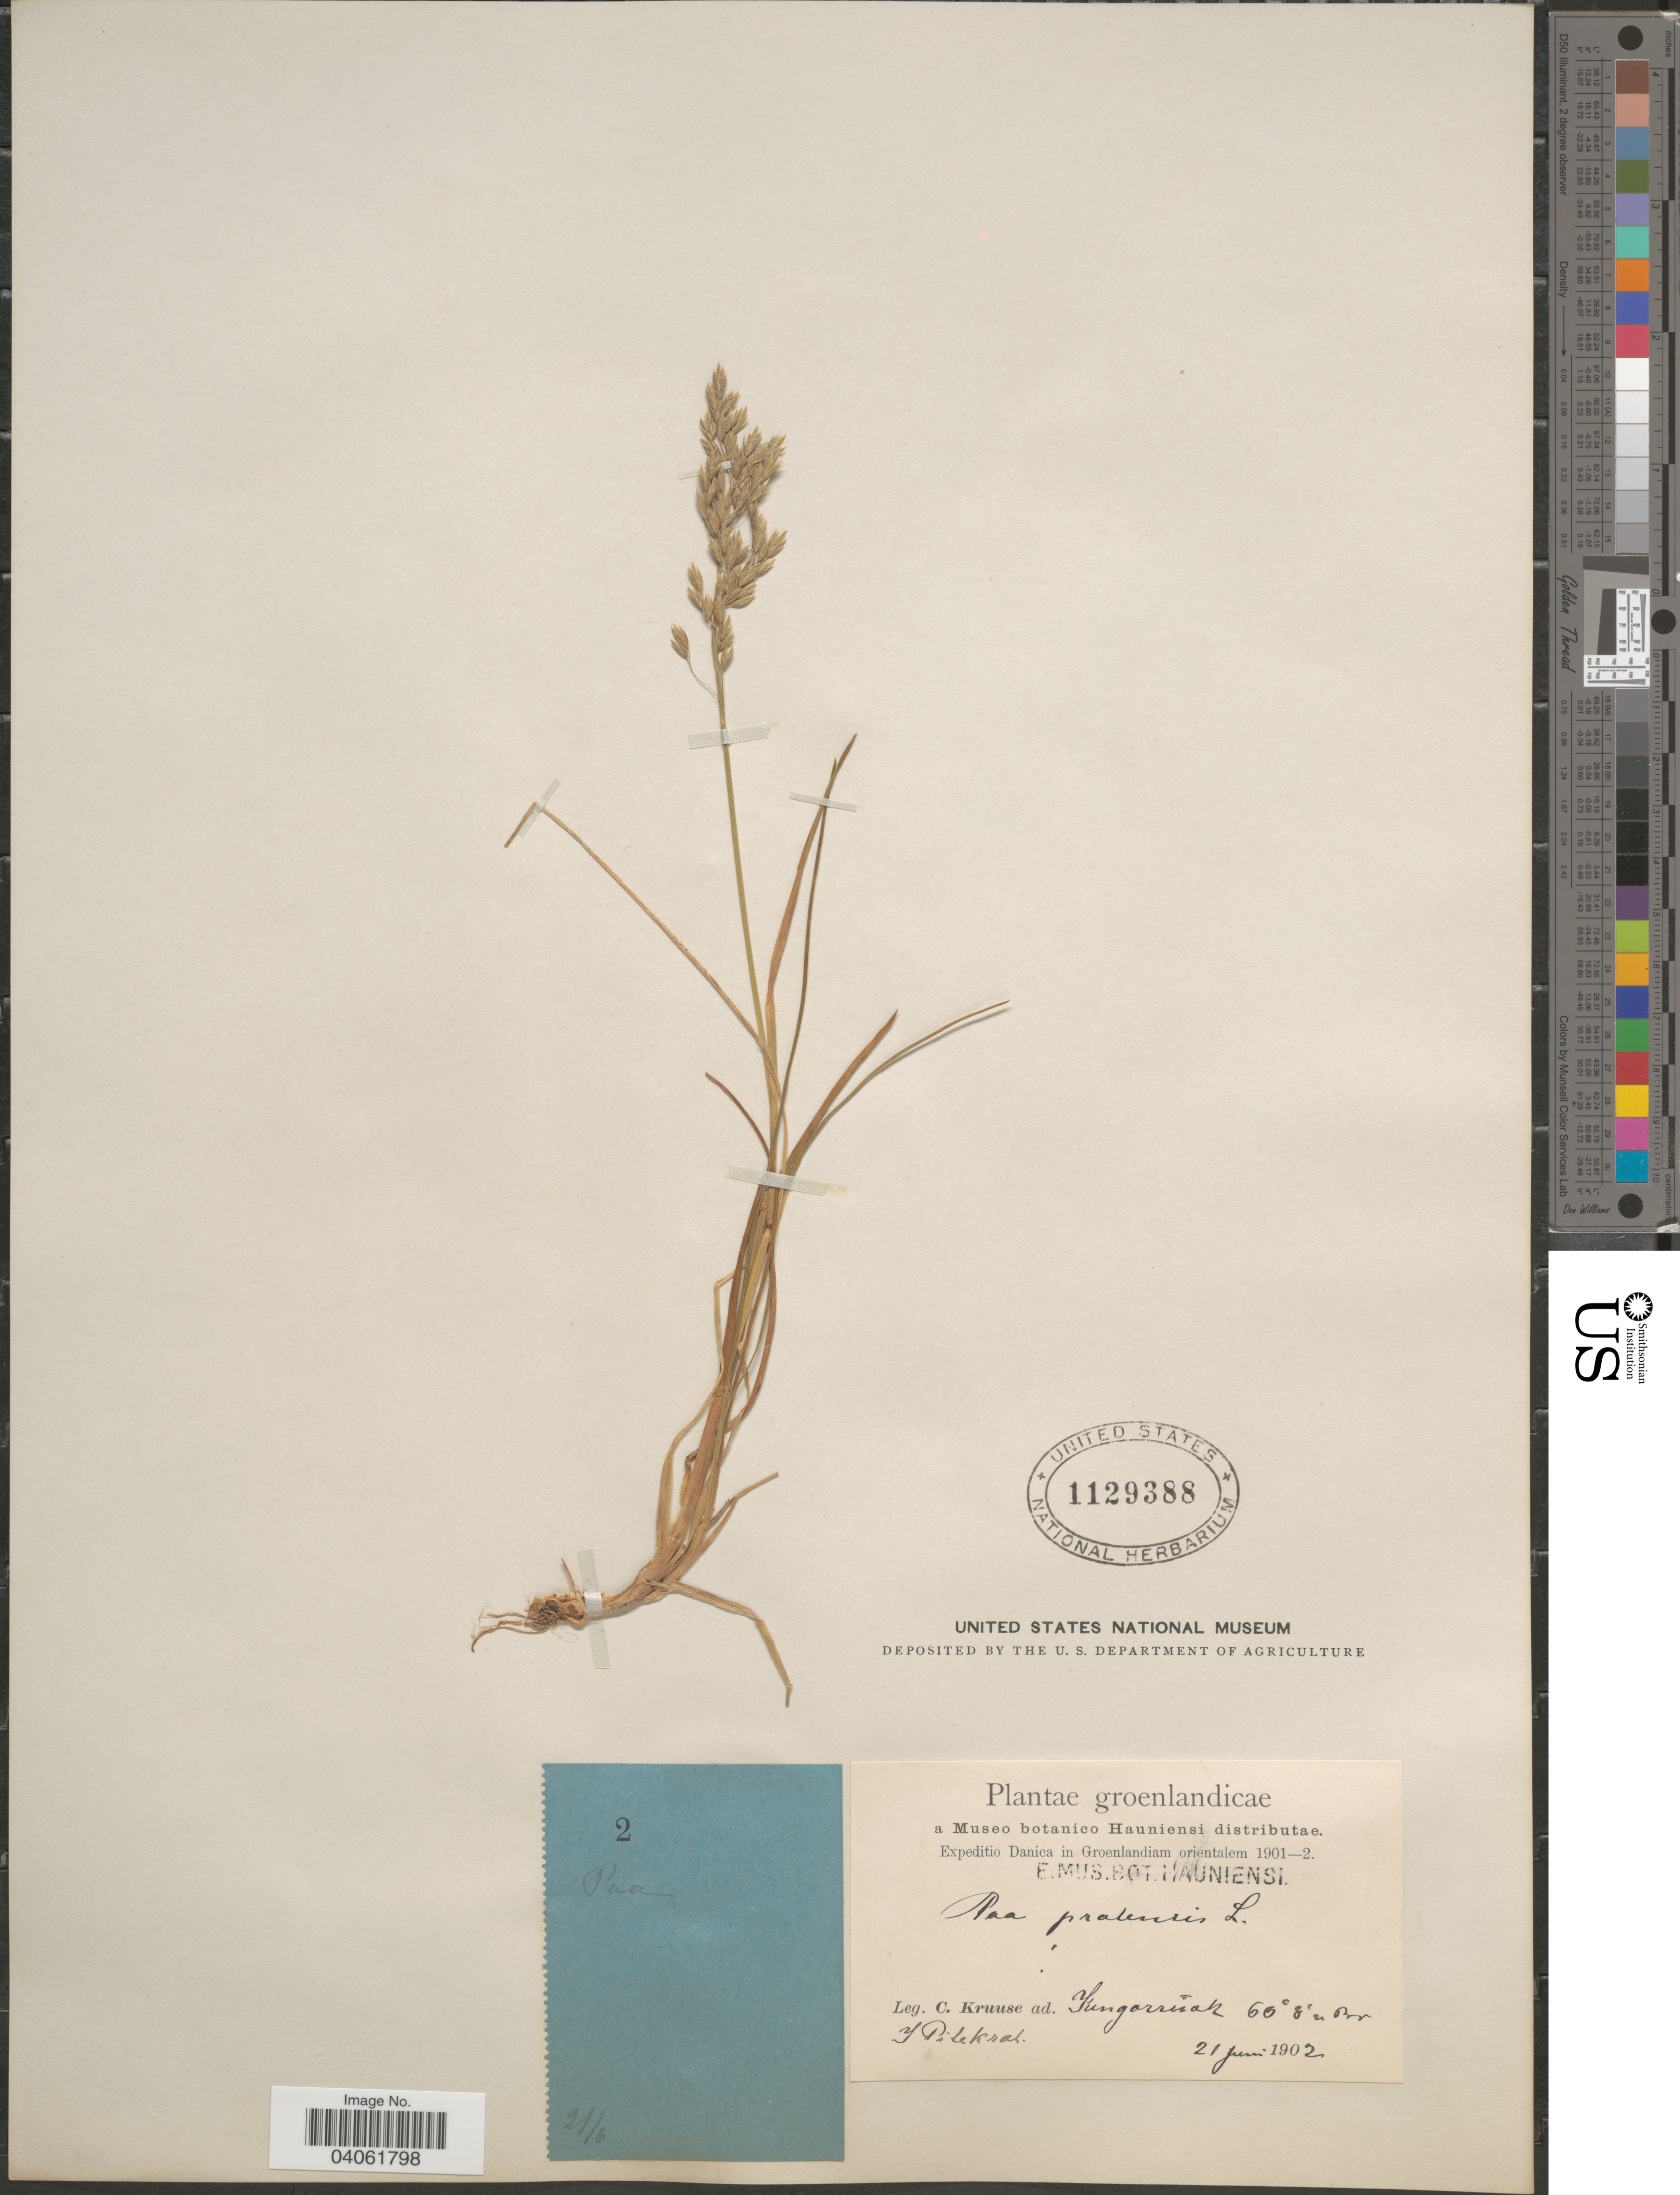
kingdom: Plantae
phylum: Tracheophyta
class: Liliopsida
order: Poales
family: Poaceae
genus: Poa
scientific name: Poa pratensis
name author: L.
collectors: C. Kruuse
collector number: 2?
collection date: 1902-06-21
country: Greenland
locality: Groenlandicae. Kingorsuak.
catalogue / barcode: US 1129388